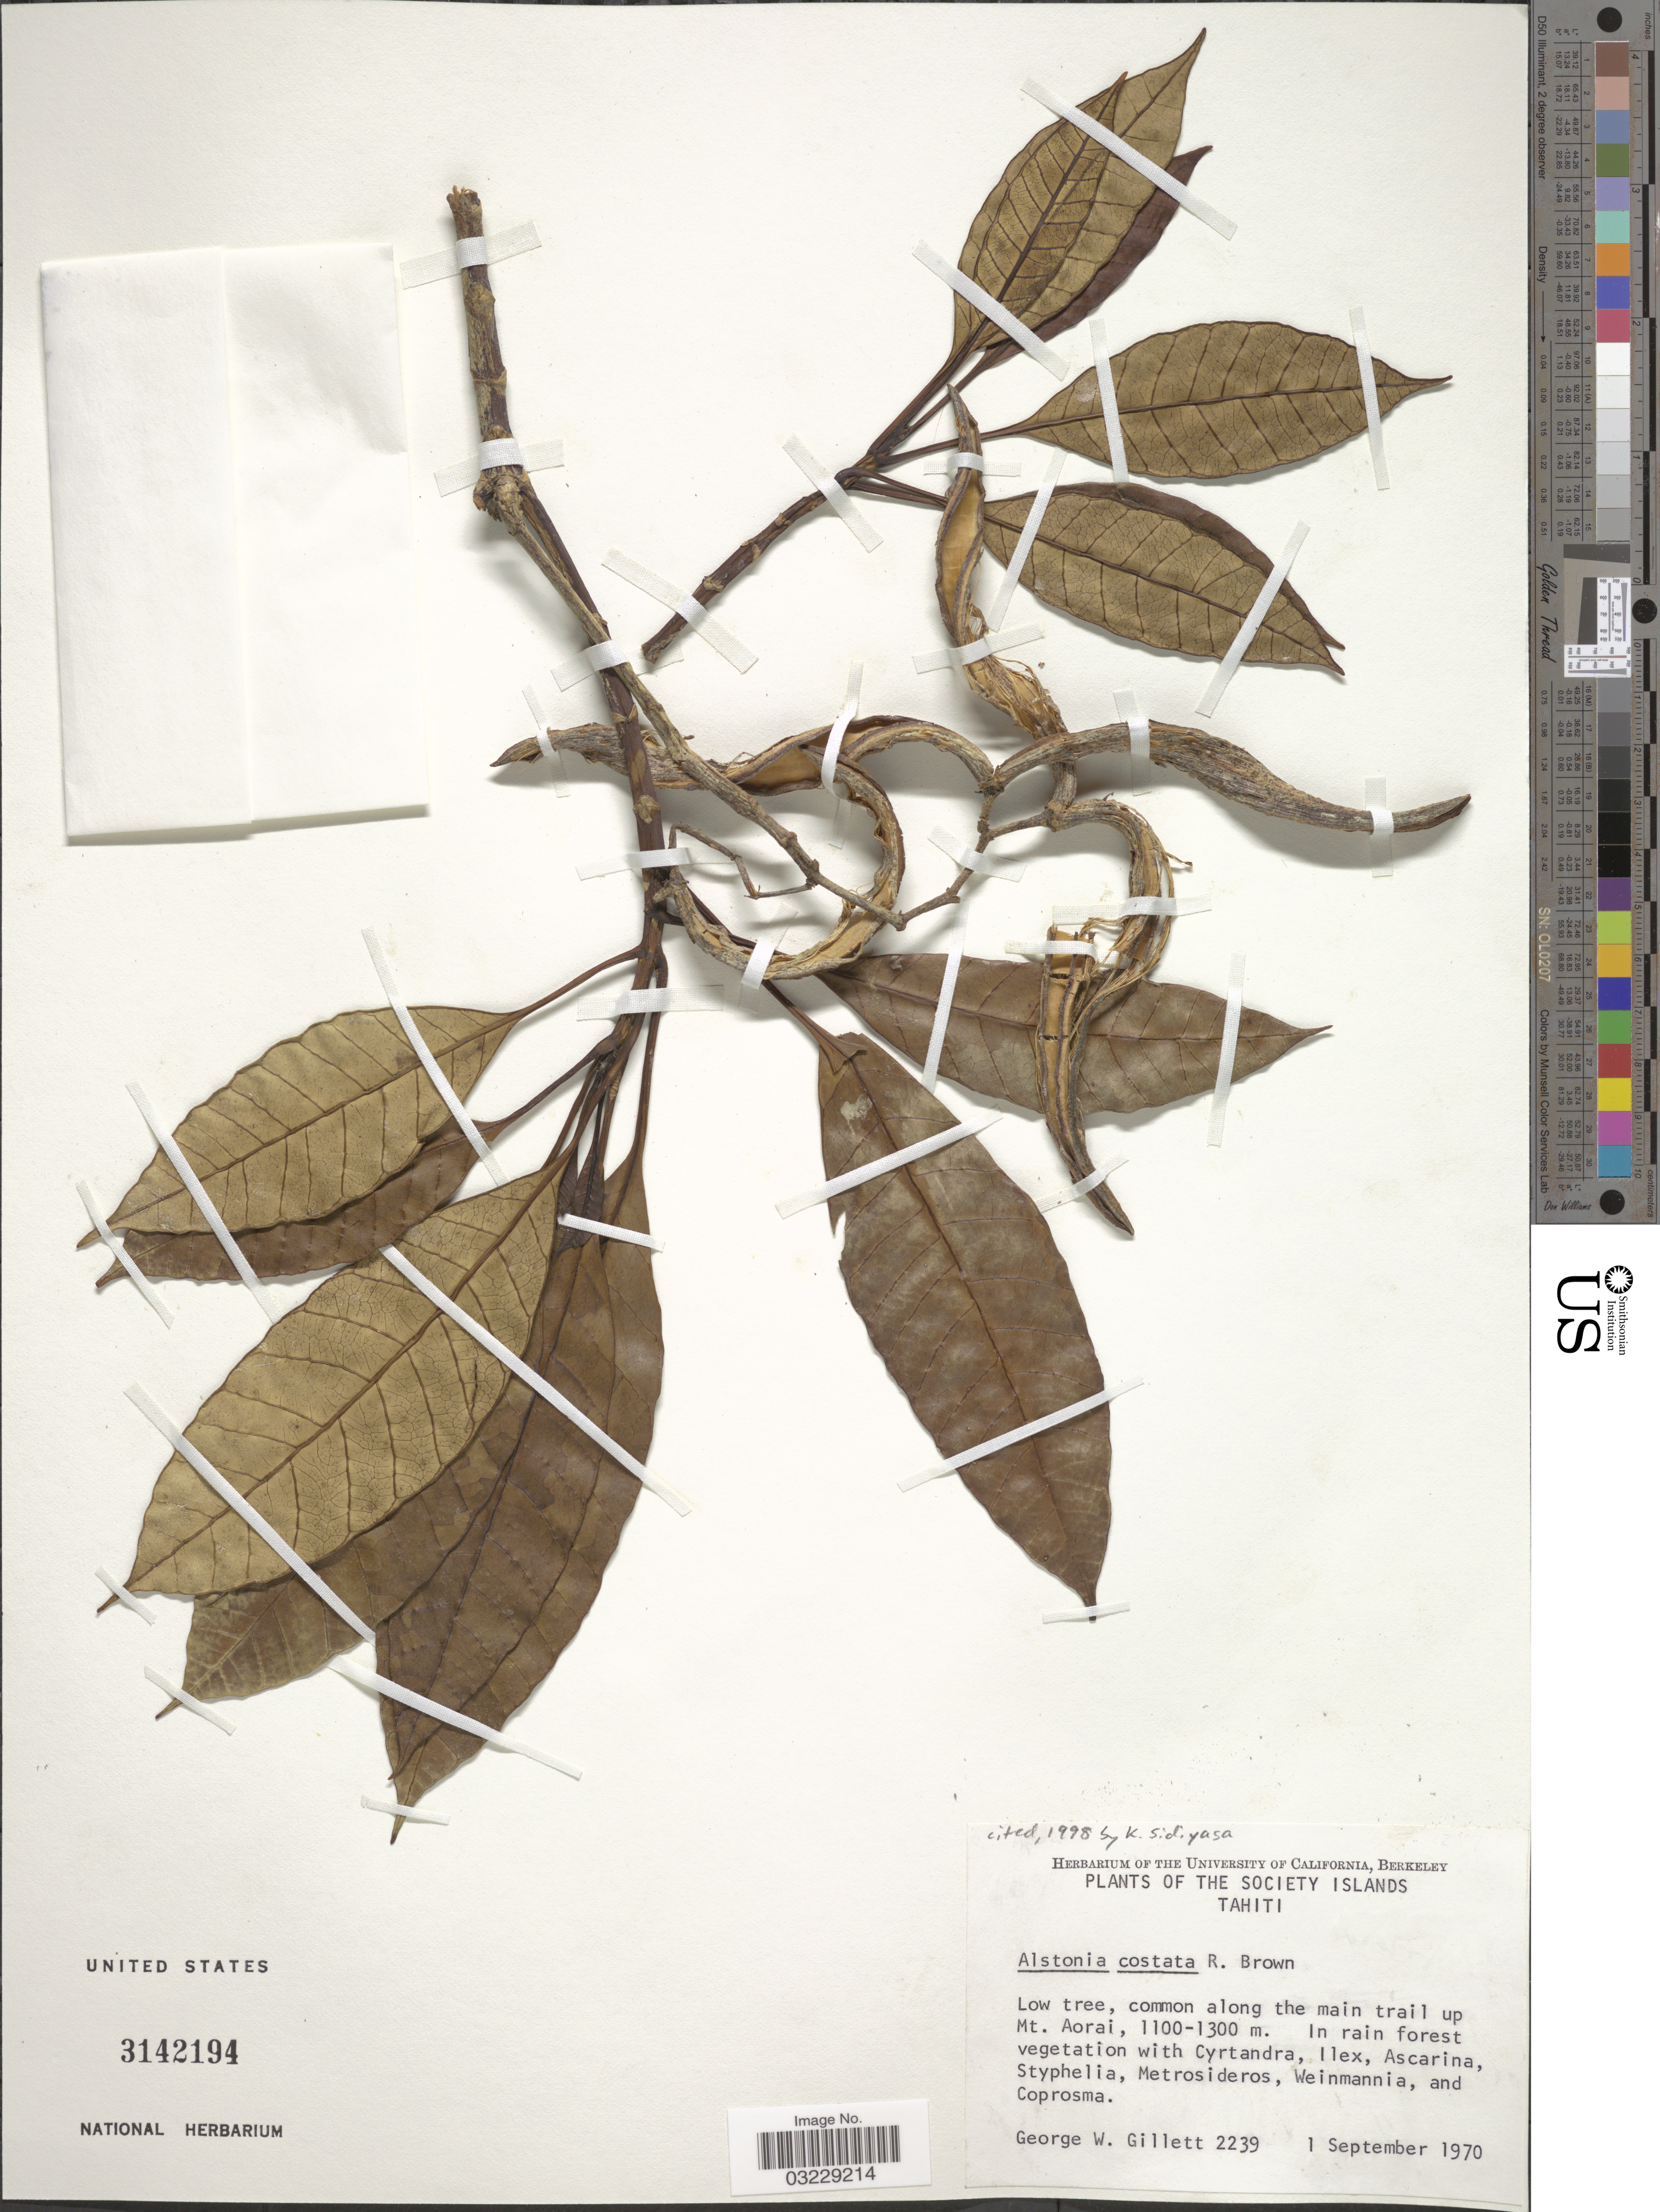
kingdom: Plantae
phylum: Tracheophyta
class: Magnoliopsida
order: Gentianales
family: Apocynaceae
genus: Alstonia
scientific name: Alstonia costata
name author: (G. Forst.) R. Br.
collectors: G. Gillett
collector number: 2239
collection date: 1970-09-01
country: French Polynesia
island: Tahiti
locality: The Society Islands. Along the main trail up Mt. Aorai. Tahiti.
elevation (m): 1100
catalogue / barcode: US 3142194